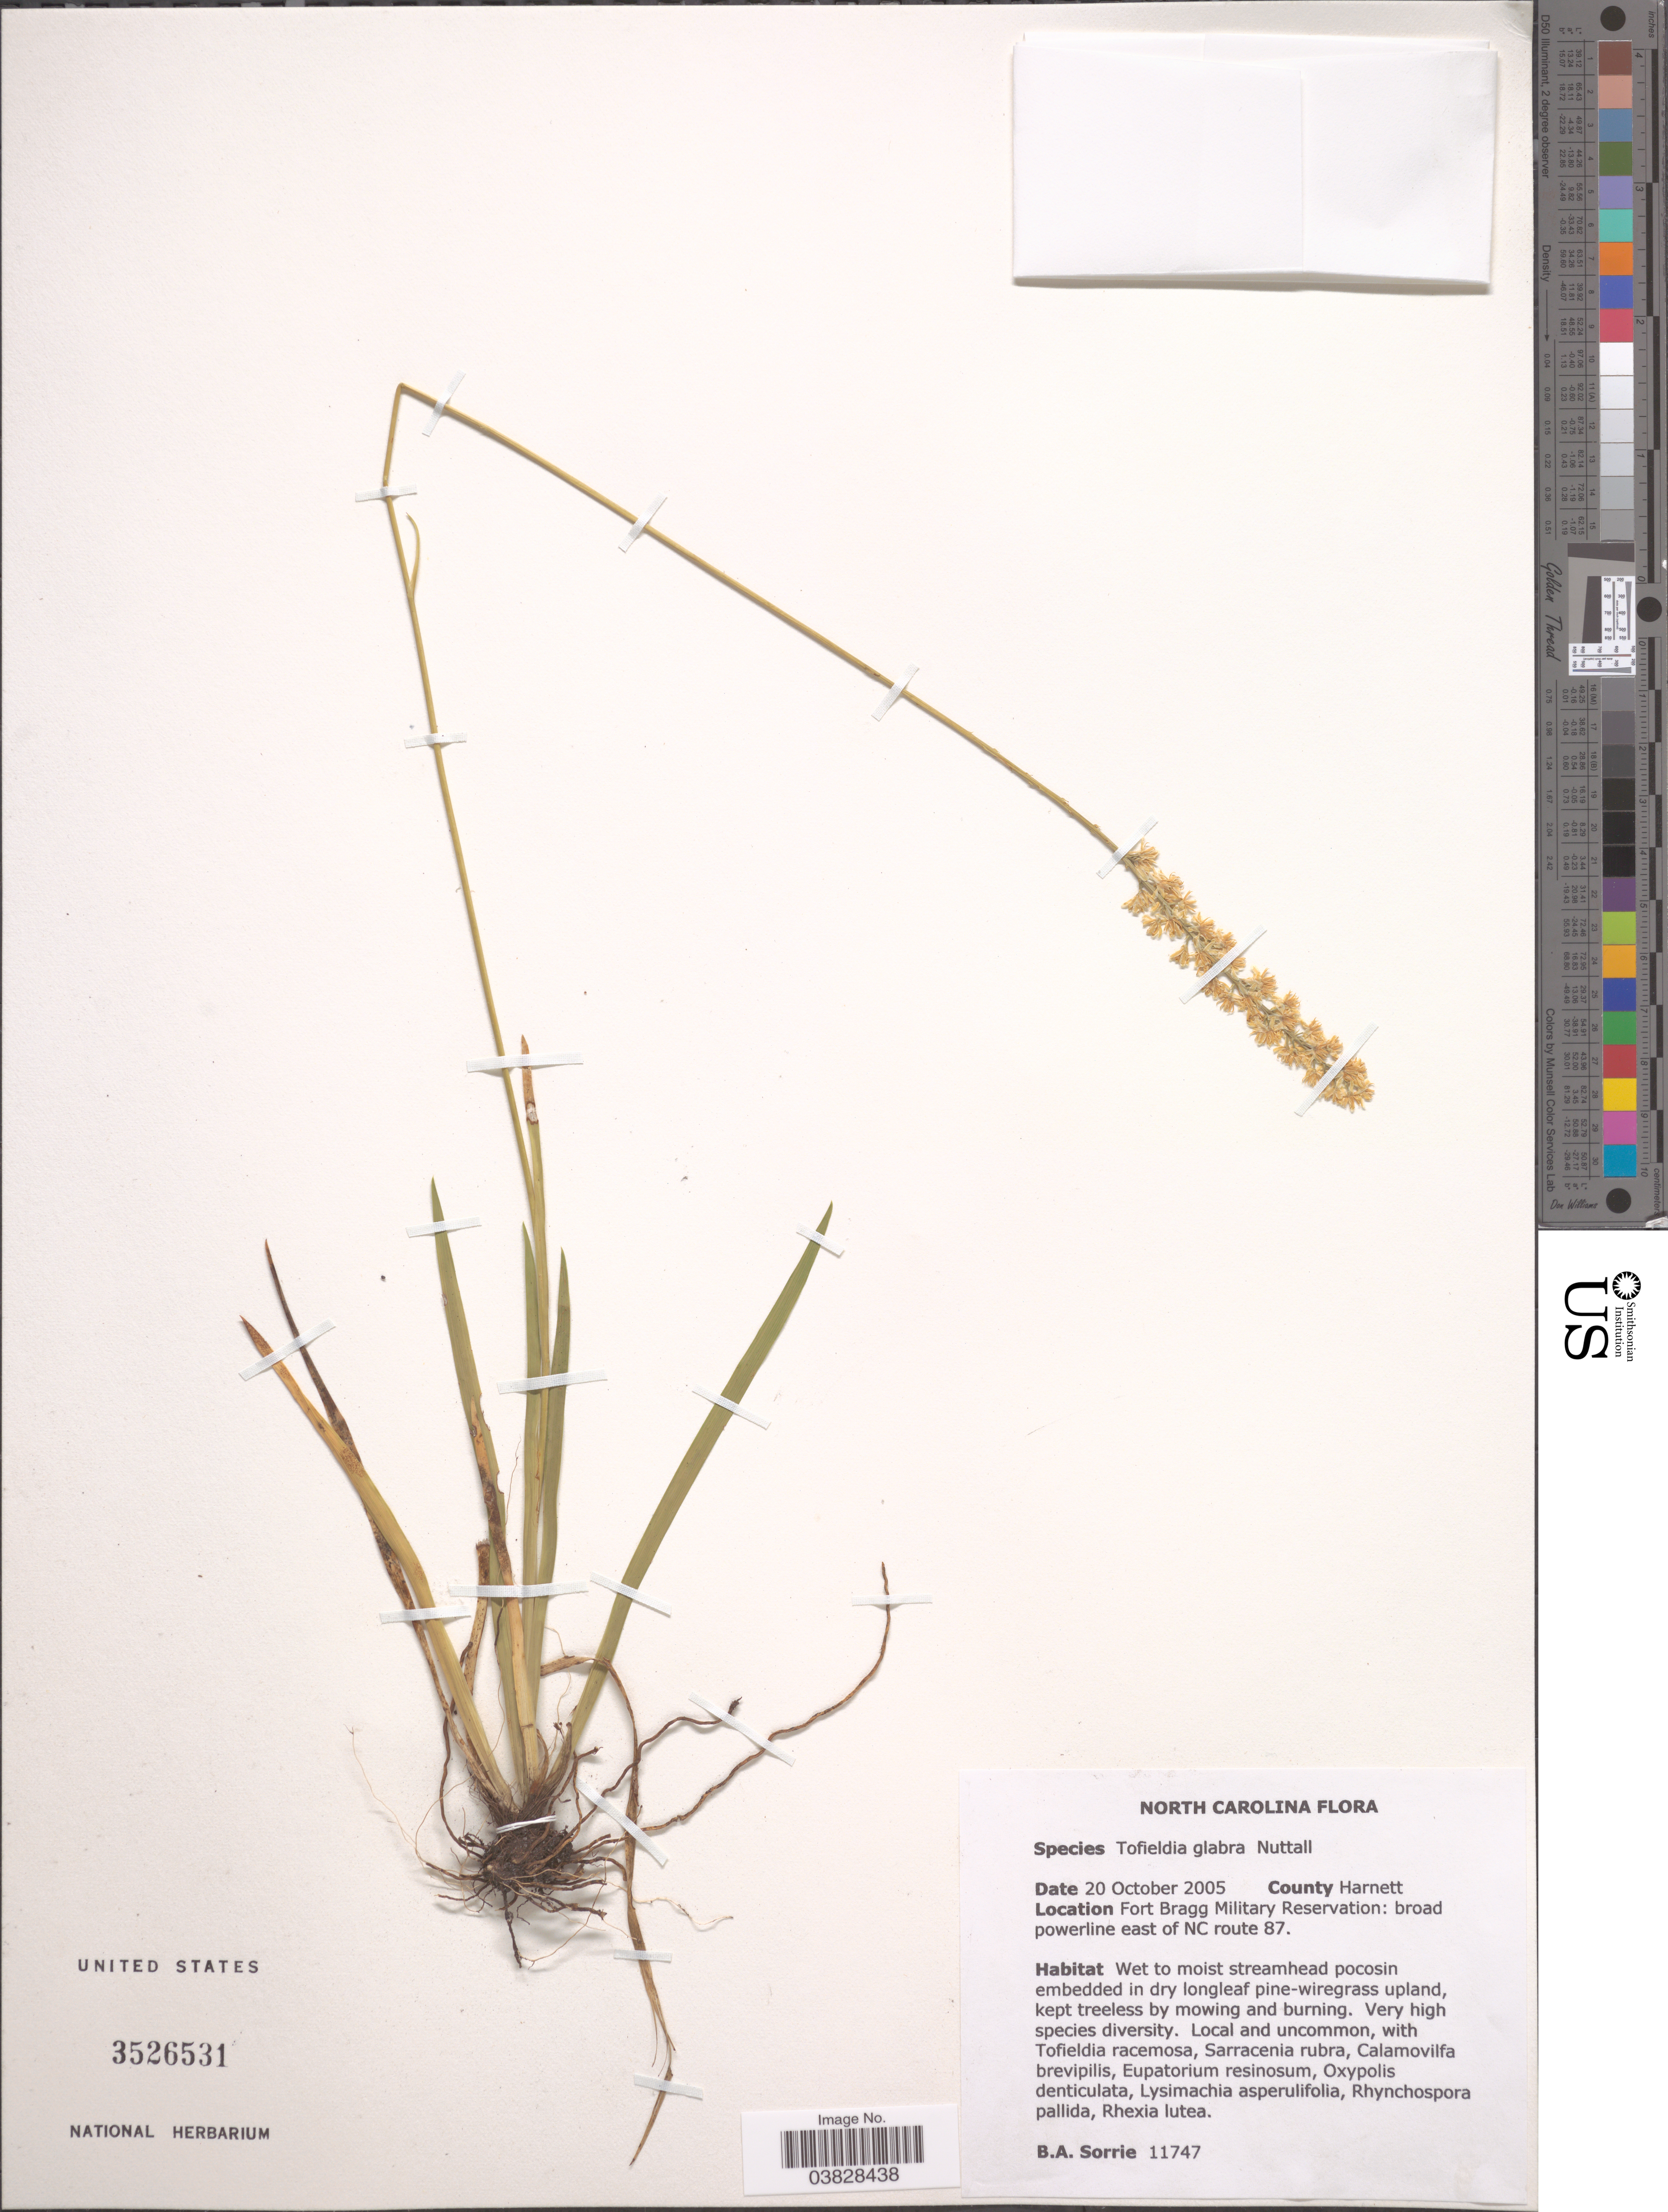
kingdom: Plantae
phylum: Tracheophyta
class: Liliopsida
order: Alismatales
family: Tofieldiaceae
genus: Tofieldia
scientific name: Tofieldia glabra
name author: Nutt.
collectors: B. Sorrie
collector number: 11747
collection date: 2005-10-20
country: United States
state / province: North Carolina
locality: County Harnett. Fort Bragg Military Reservation: broad powerline east of NC route 87.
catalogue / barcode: US 3526531